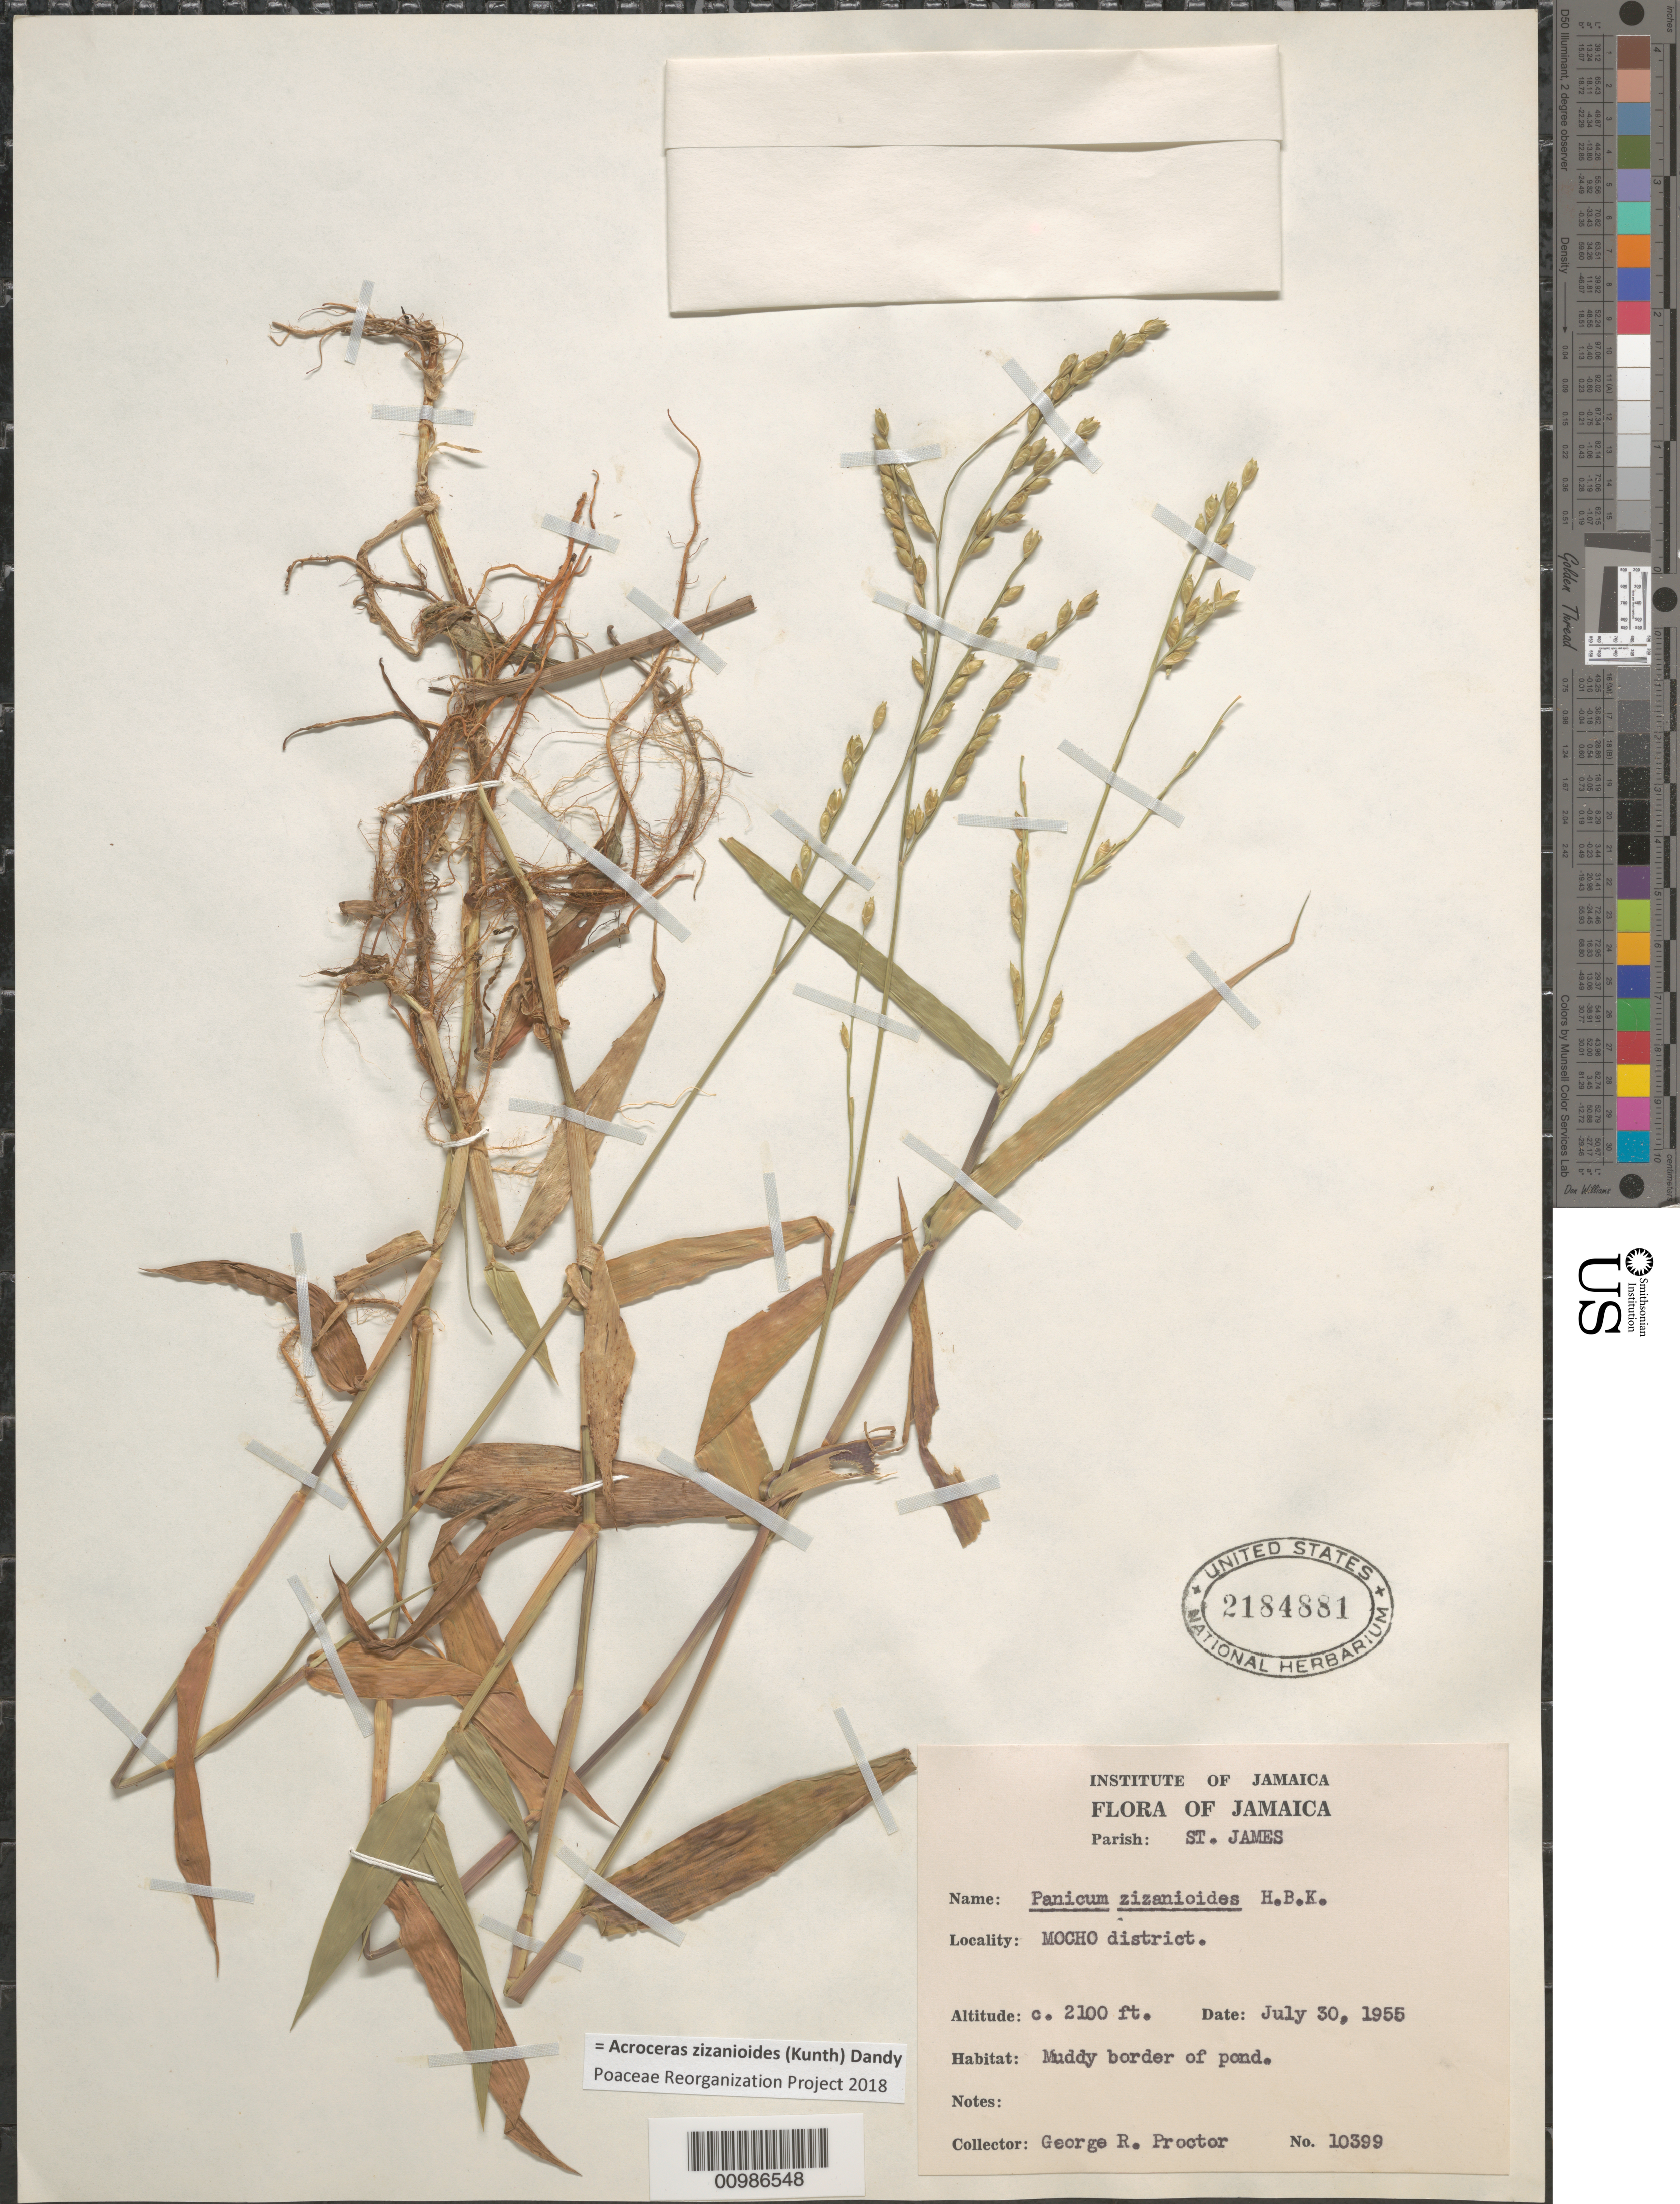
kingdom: Plantae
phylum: Tracheophyta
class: Liliopsida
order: Poales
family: Poaceae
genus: Acroceras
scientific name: Acroceras zizanioides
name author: (Kunth) Dandy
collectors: G. R. Proctor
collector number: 10399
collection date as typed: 30 Jul 1955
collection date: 1955-07-30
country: Jamaica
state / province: Saint James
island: Jamaica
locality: Mocho district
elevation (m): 640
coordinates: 0 N, 0 E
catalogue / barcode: US 2184881